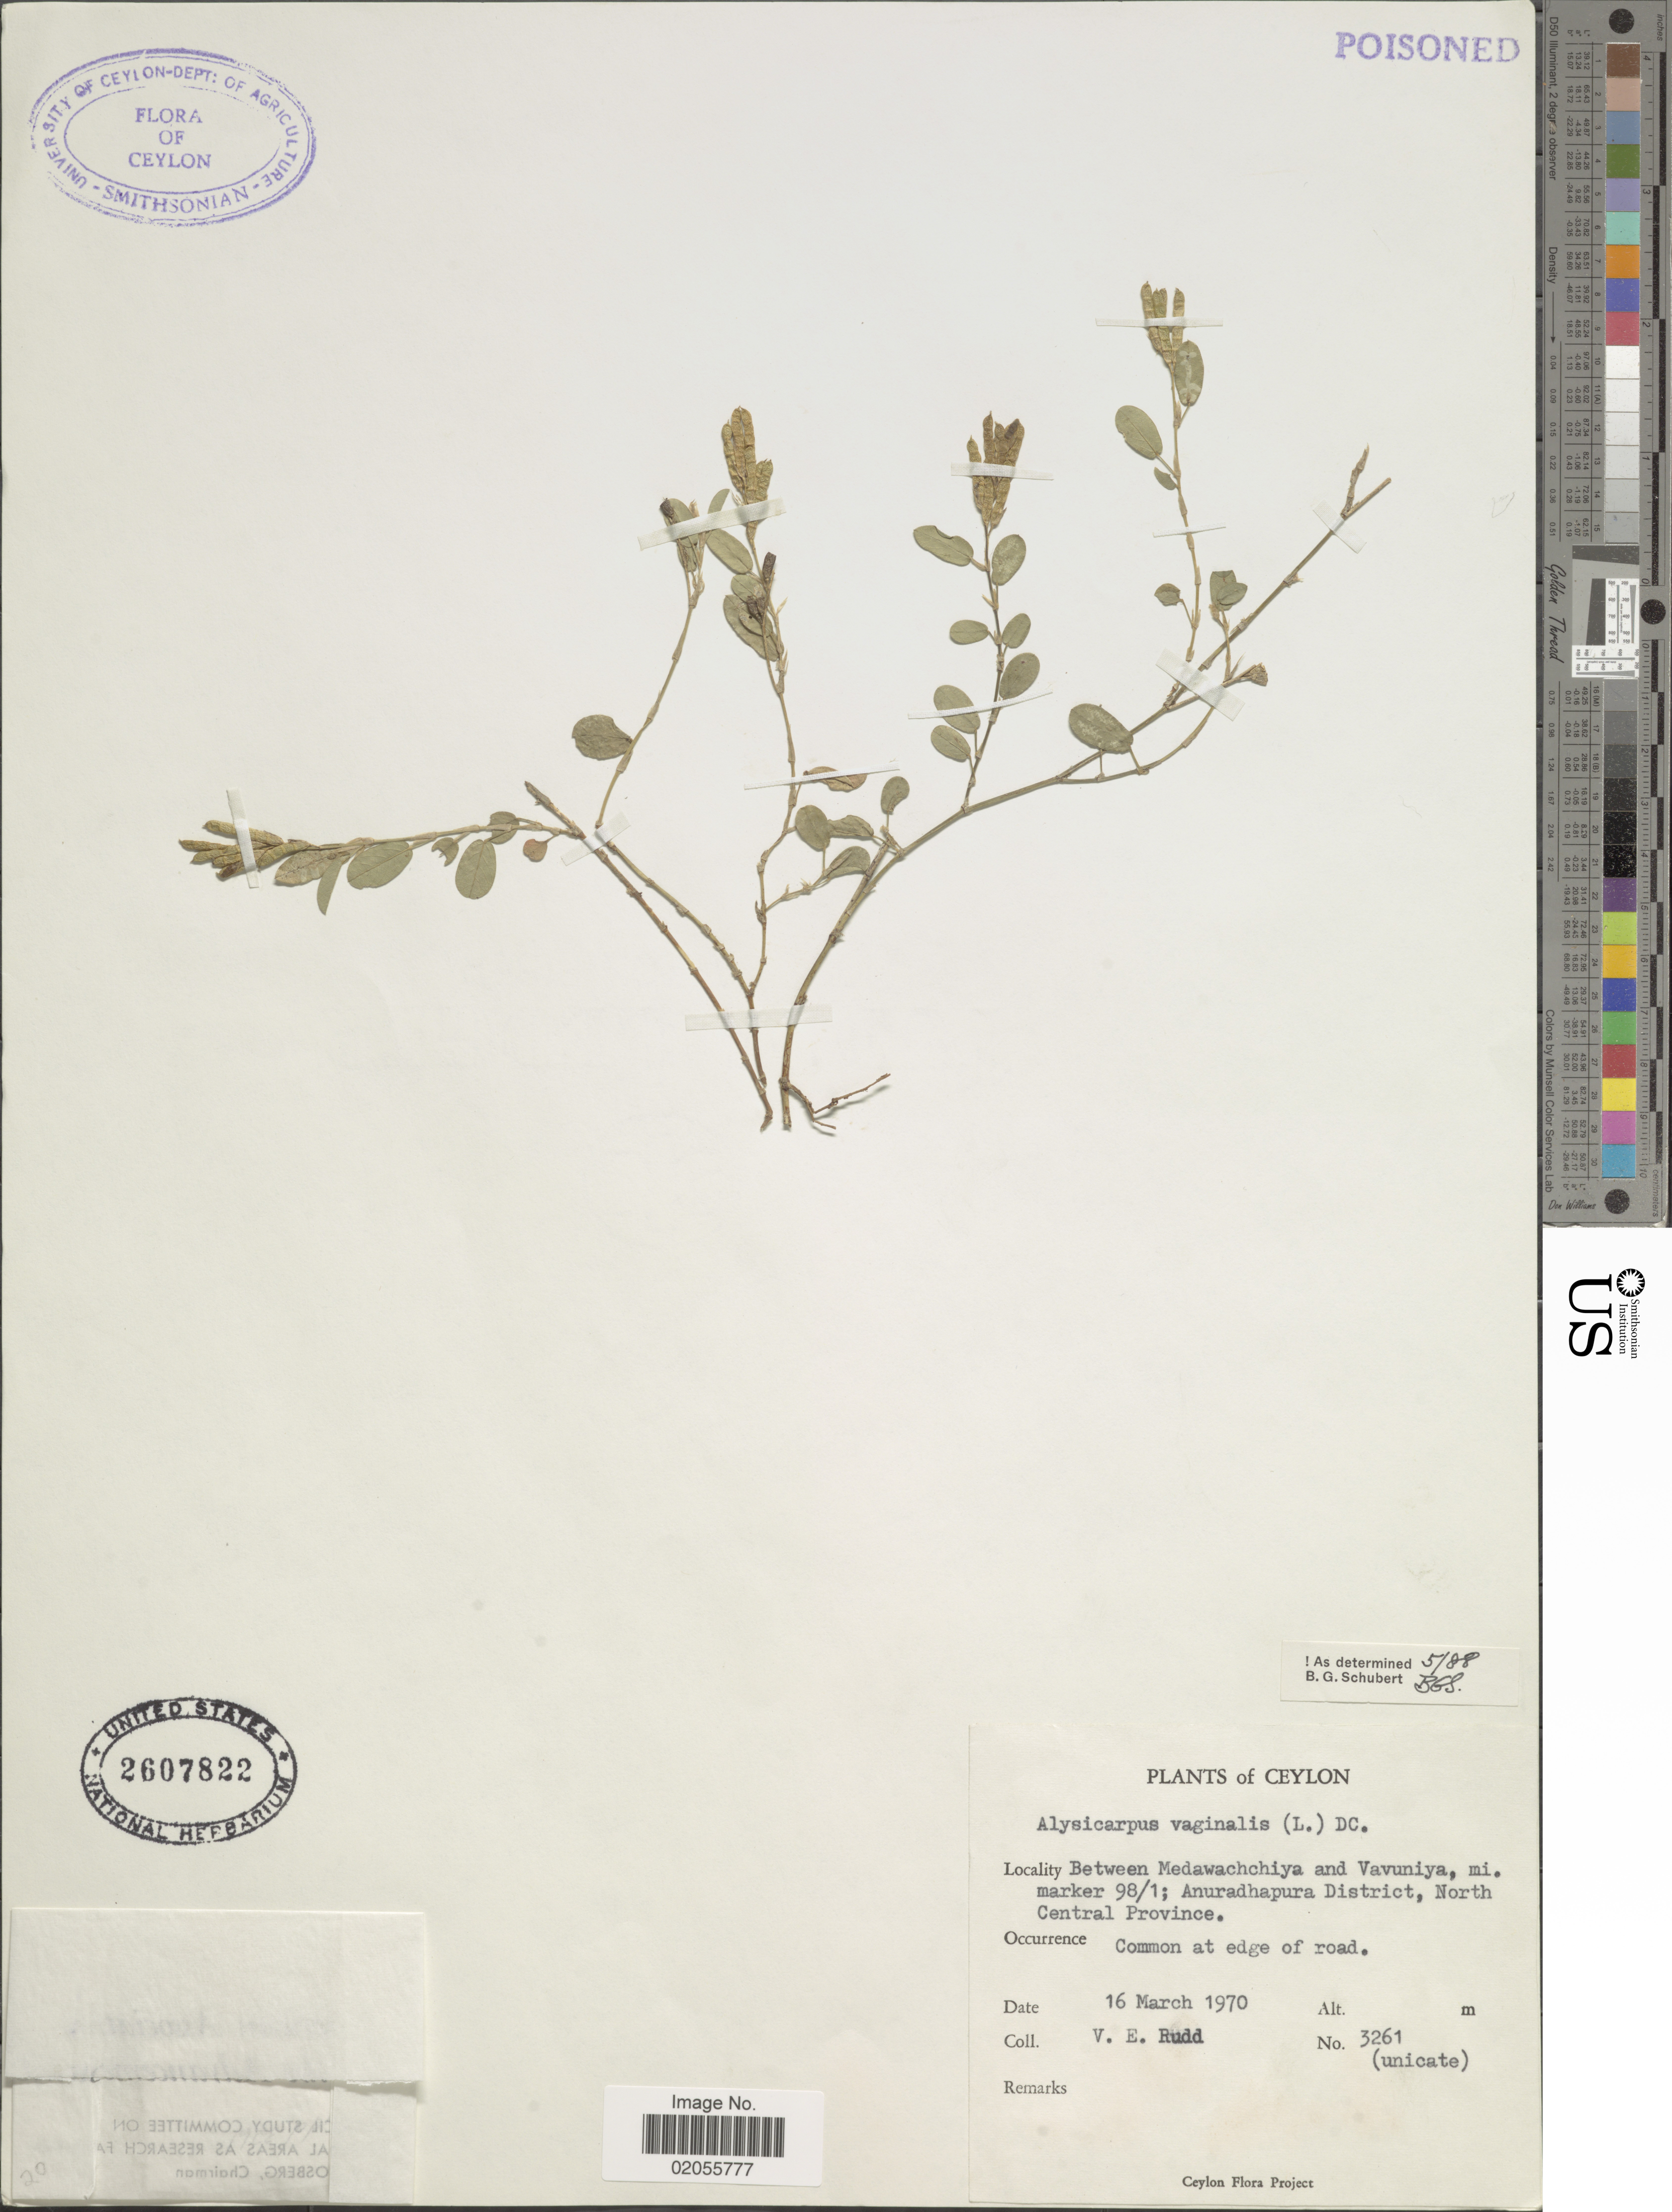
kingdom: Plantae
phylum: Tracheophyta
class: Magnoliopsida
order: Fabales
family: Fabaceae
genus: Alysicarpus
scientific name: Alysicarpus vaginalis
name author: (L.) DC.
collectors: V. E. Rudd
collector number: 3261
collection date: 1970-03-16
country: Sri Lanka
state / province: North Central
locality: Between Medawachchiya and Vavuniya, mi. marker 98/1; Anuradhapura District, Ceylon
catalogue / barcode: US 2607822